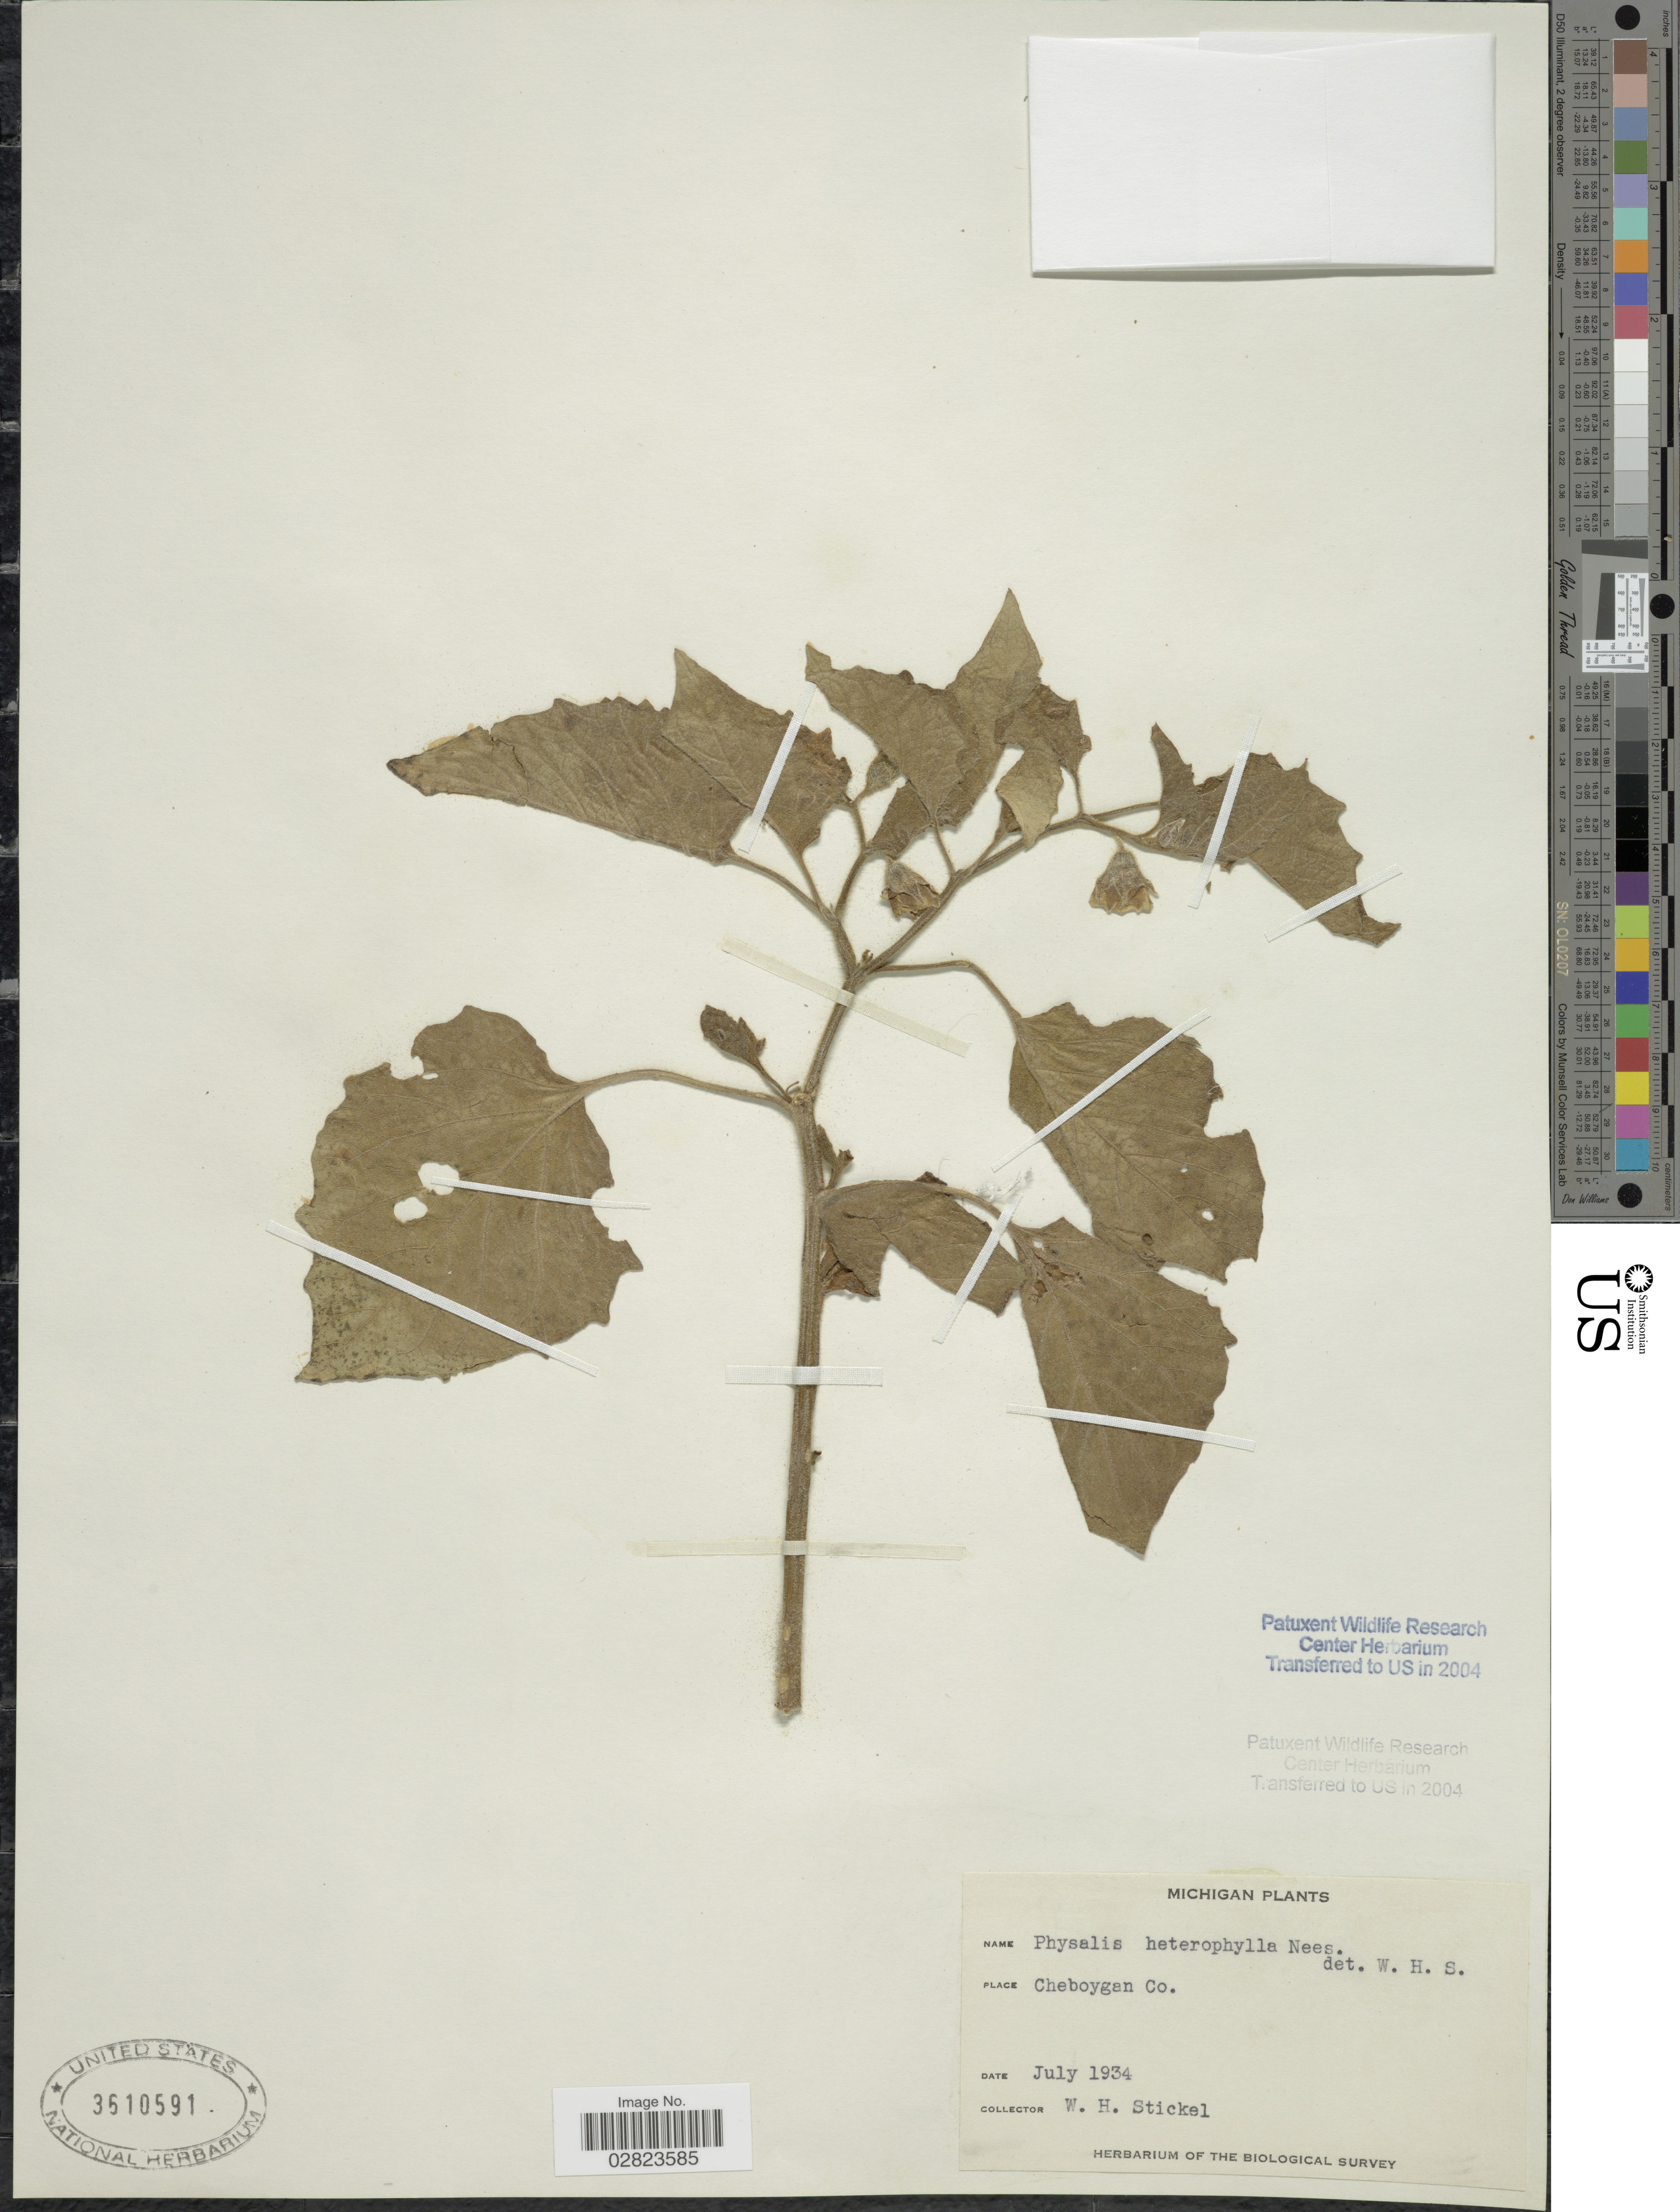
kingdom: Plantae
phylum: Tracheophyta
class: Magnoliopsida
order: Solanales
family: Solanaceae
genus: Physalis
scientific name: Physalis heterophylla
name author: Nees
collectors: W. Stickel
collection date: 1934-07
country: United States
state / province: Michigan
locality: Cheboygan Co.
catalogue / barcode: US 3610591